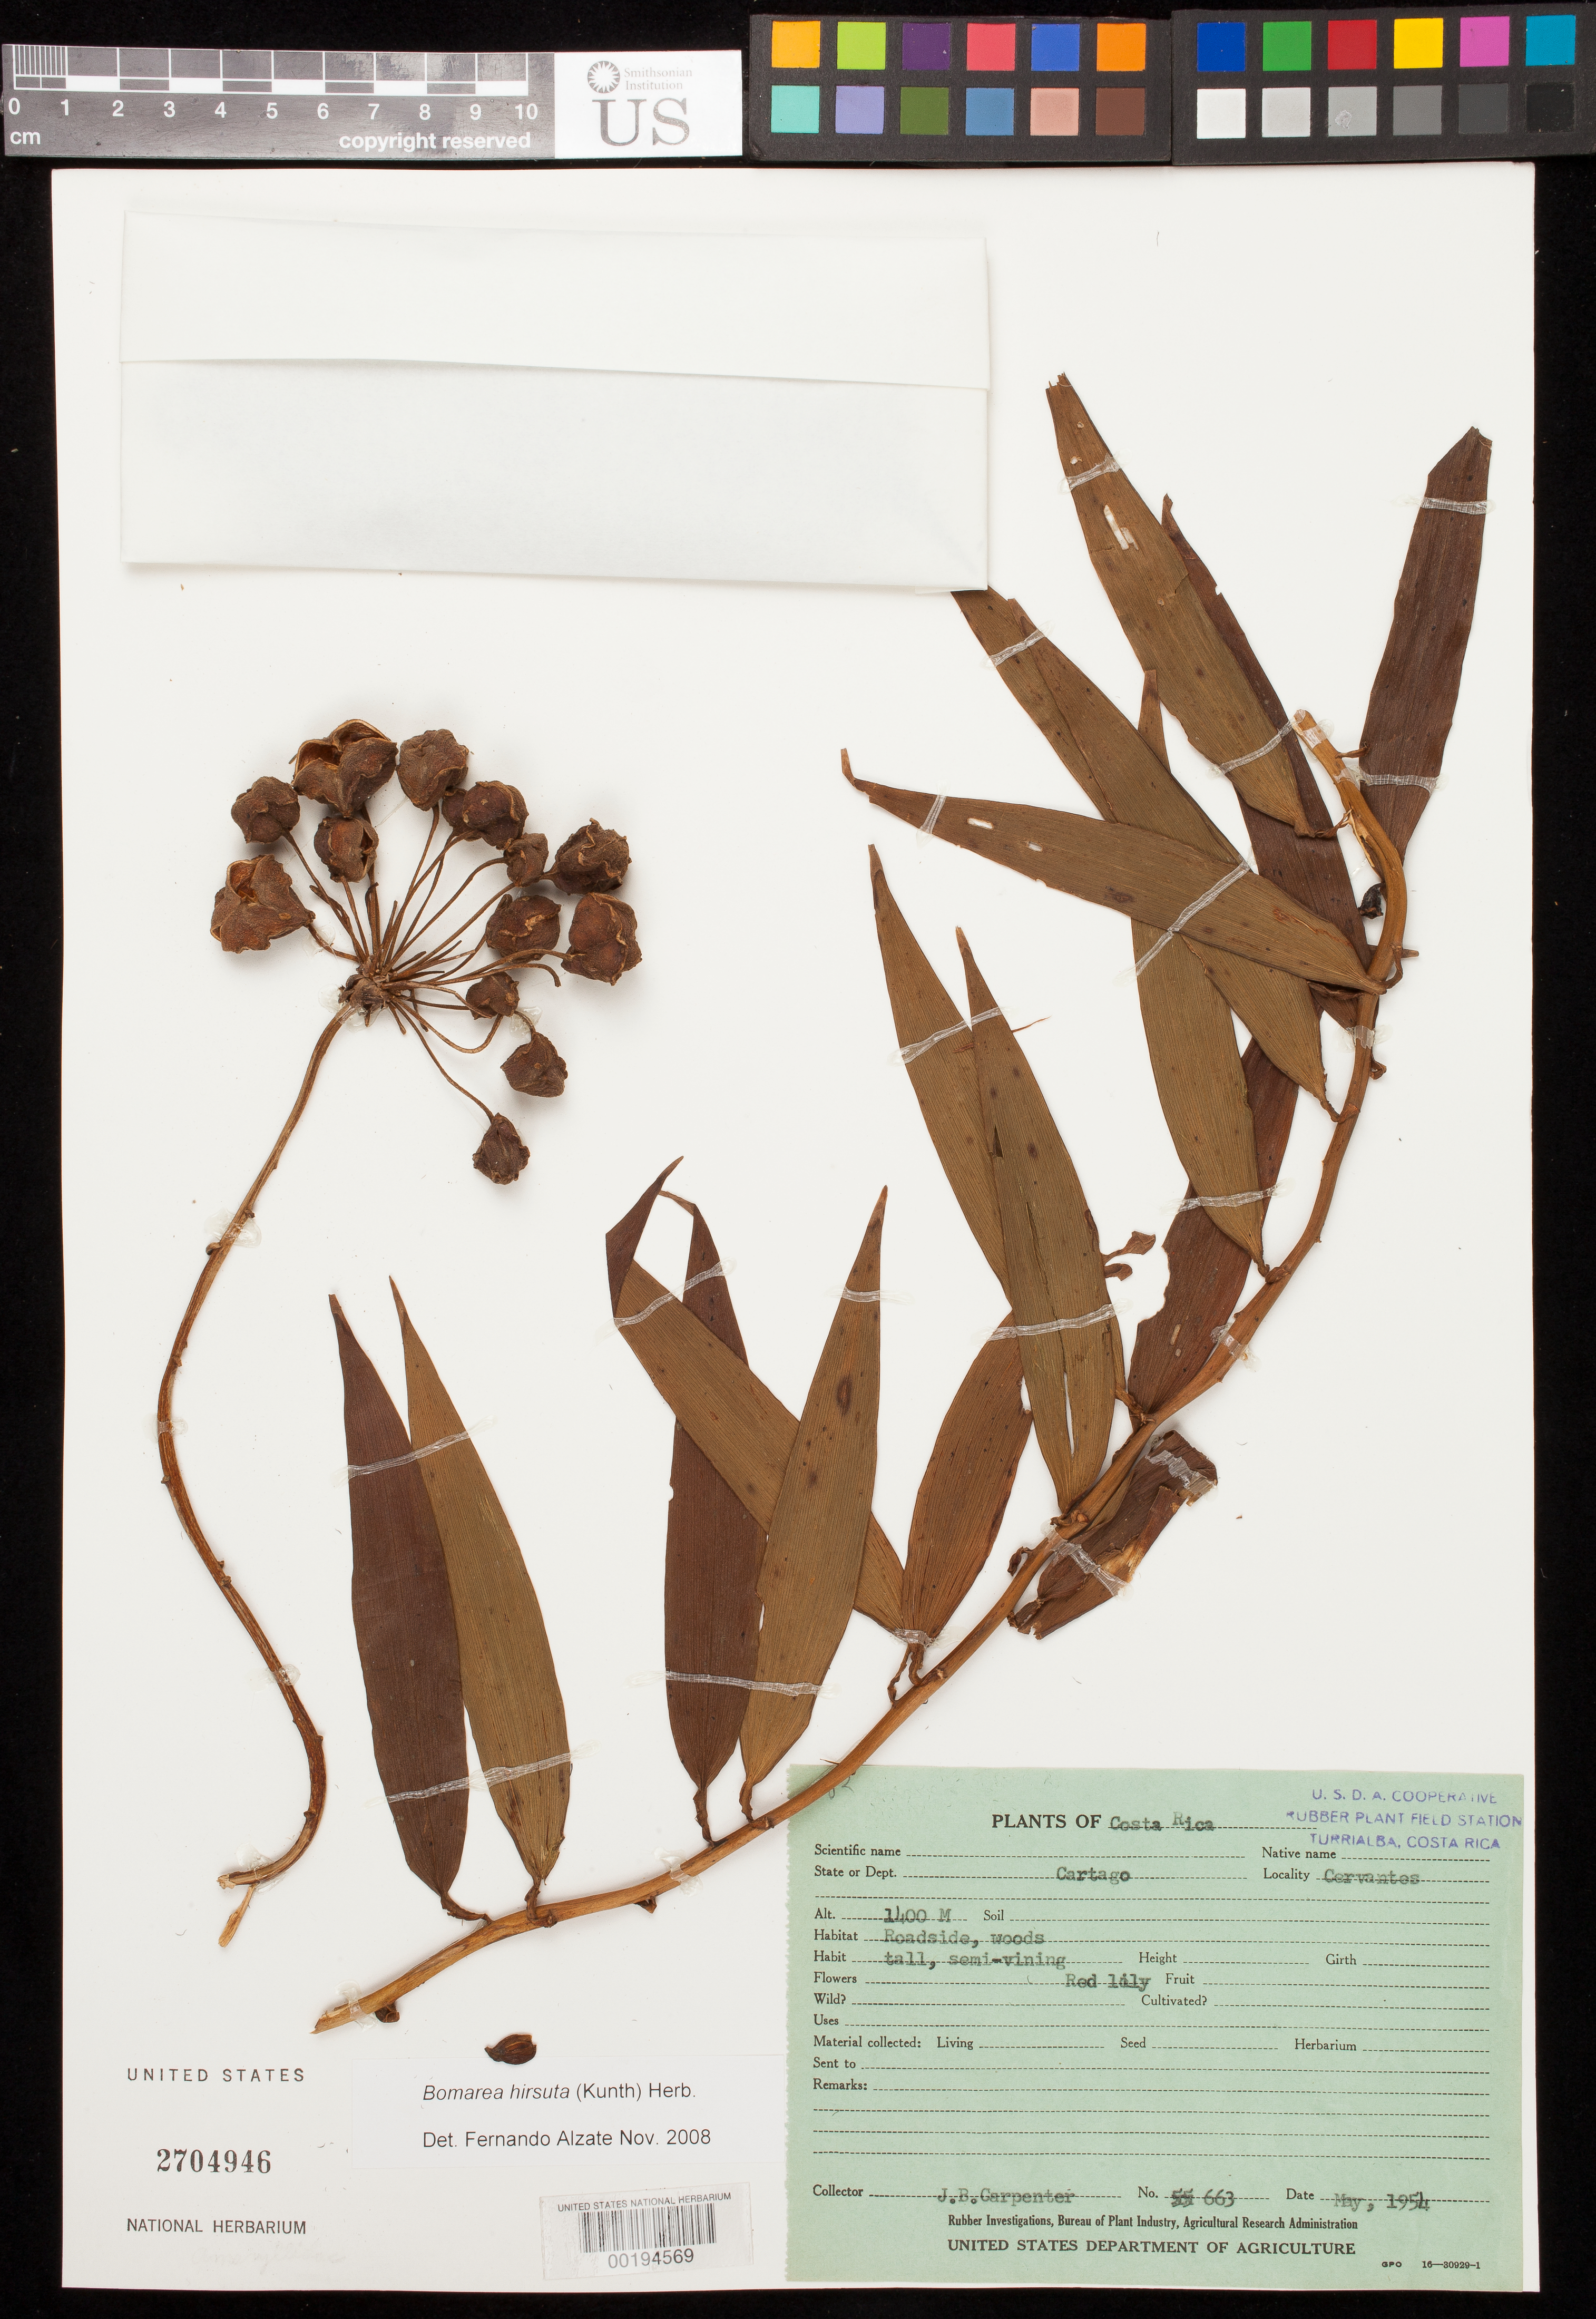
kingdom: Plantae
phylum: Tracheophyta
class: Liliopsida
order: Liliales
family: Alstroemeriaceae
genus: Bomarea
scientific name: Bomarea hirsuta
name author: (Kunth) Herb.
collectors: J. Carpenter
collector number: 663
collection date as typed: May 1954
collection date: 1954-05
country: Costa Rica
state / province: Cartago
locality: Cervantes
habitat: Roadside, woods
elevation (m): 1400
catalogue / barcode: US 2704946